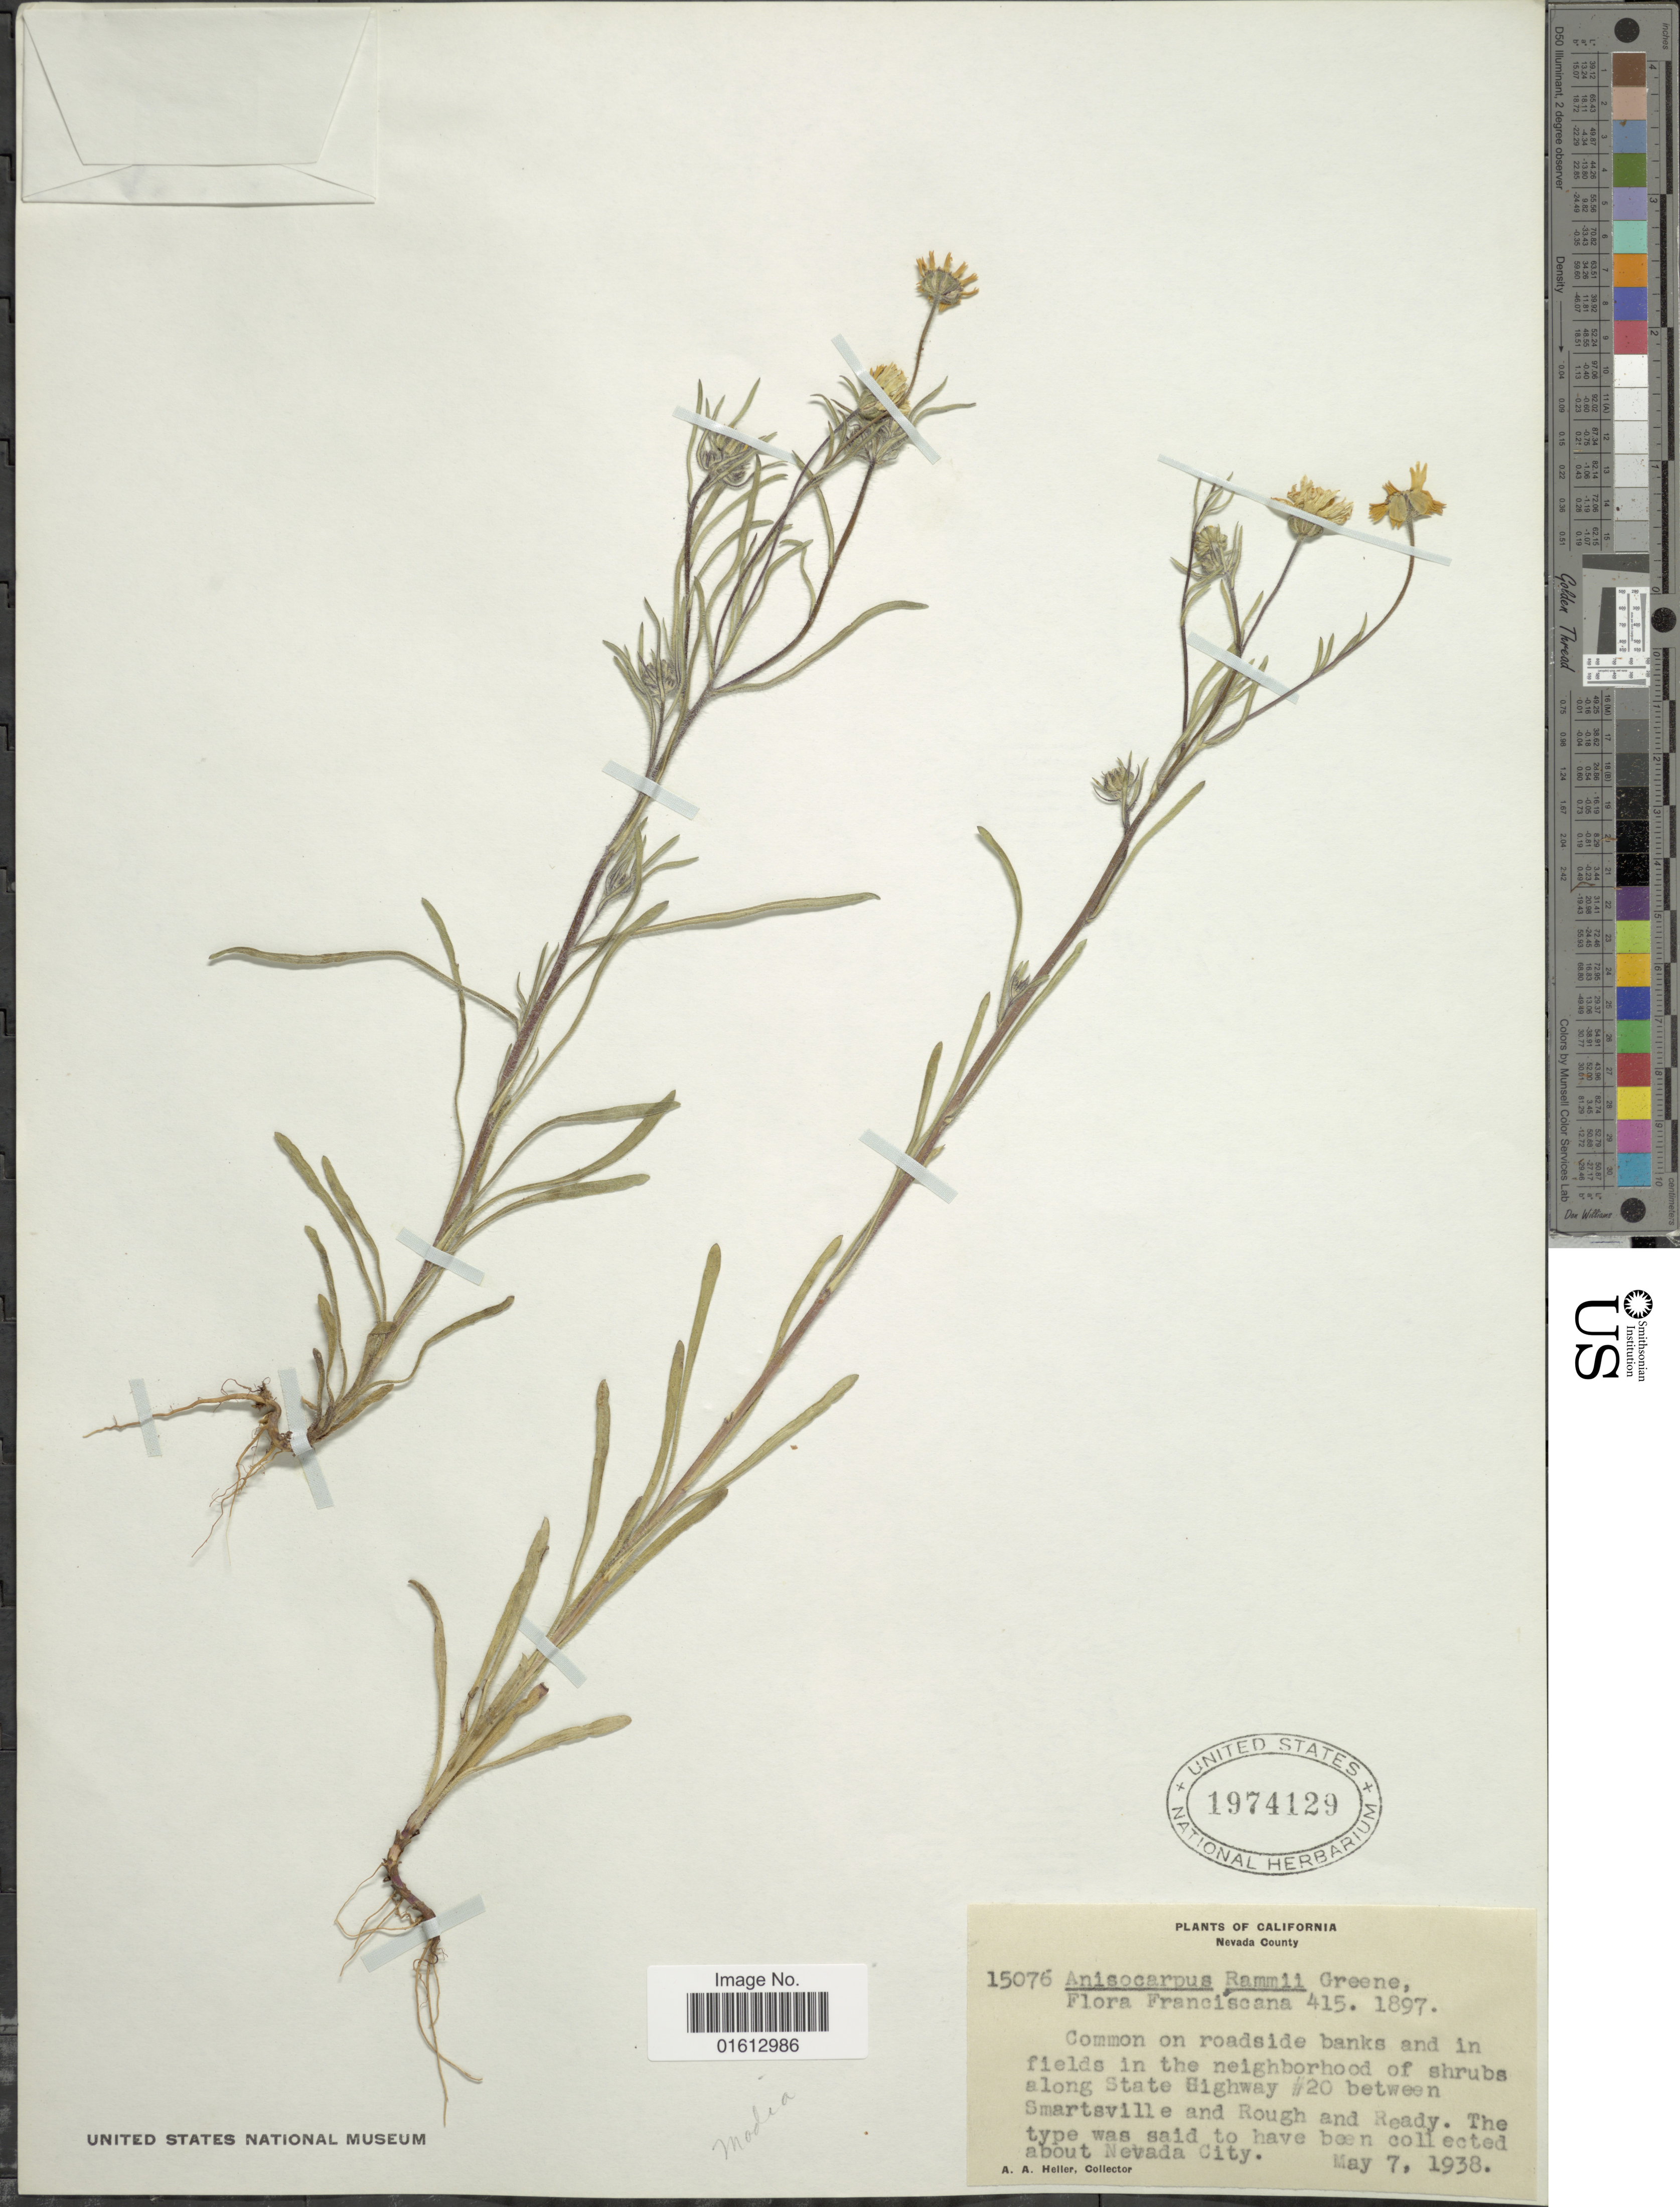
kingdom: Plantae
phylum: Tracheophyta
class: Magnoliopsida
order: Asterales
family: Asteraceae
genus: Madia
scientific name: Madia rammii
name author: Greene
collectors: A. A. Heller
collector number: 15076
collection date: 1938-05-07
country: United States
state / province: California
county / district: Nevada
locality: California, Neveda County, along State Highway #20 between Smartsville and Rough and Ready, The type was said to have been collected about Nevada City.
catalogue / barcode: US 1974129